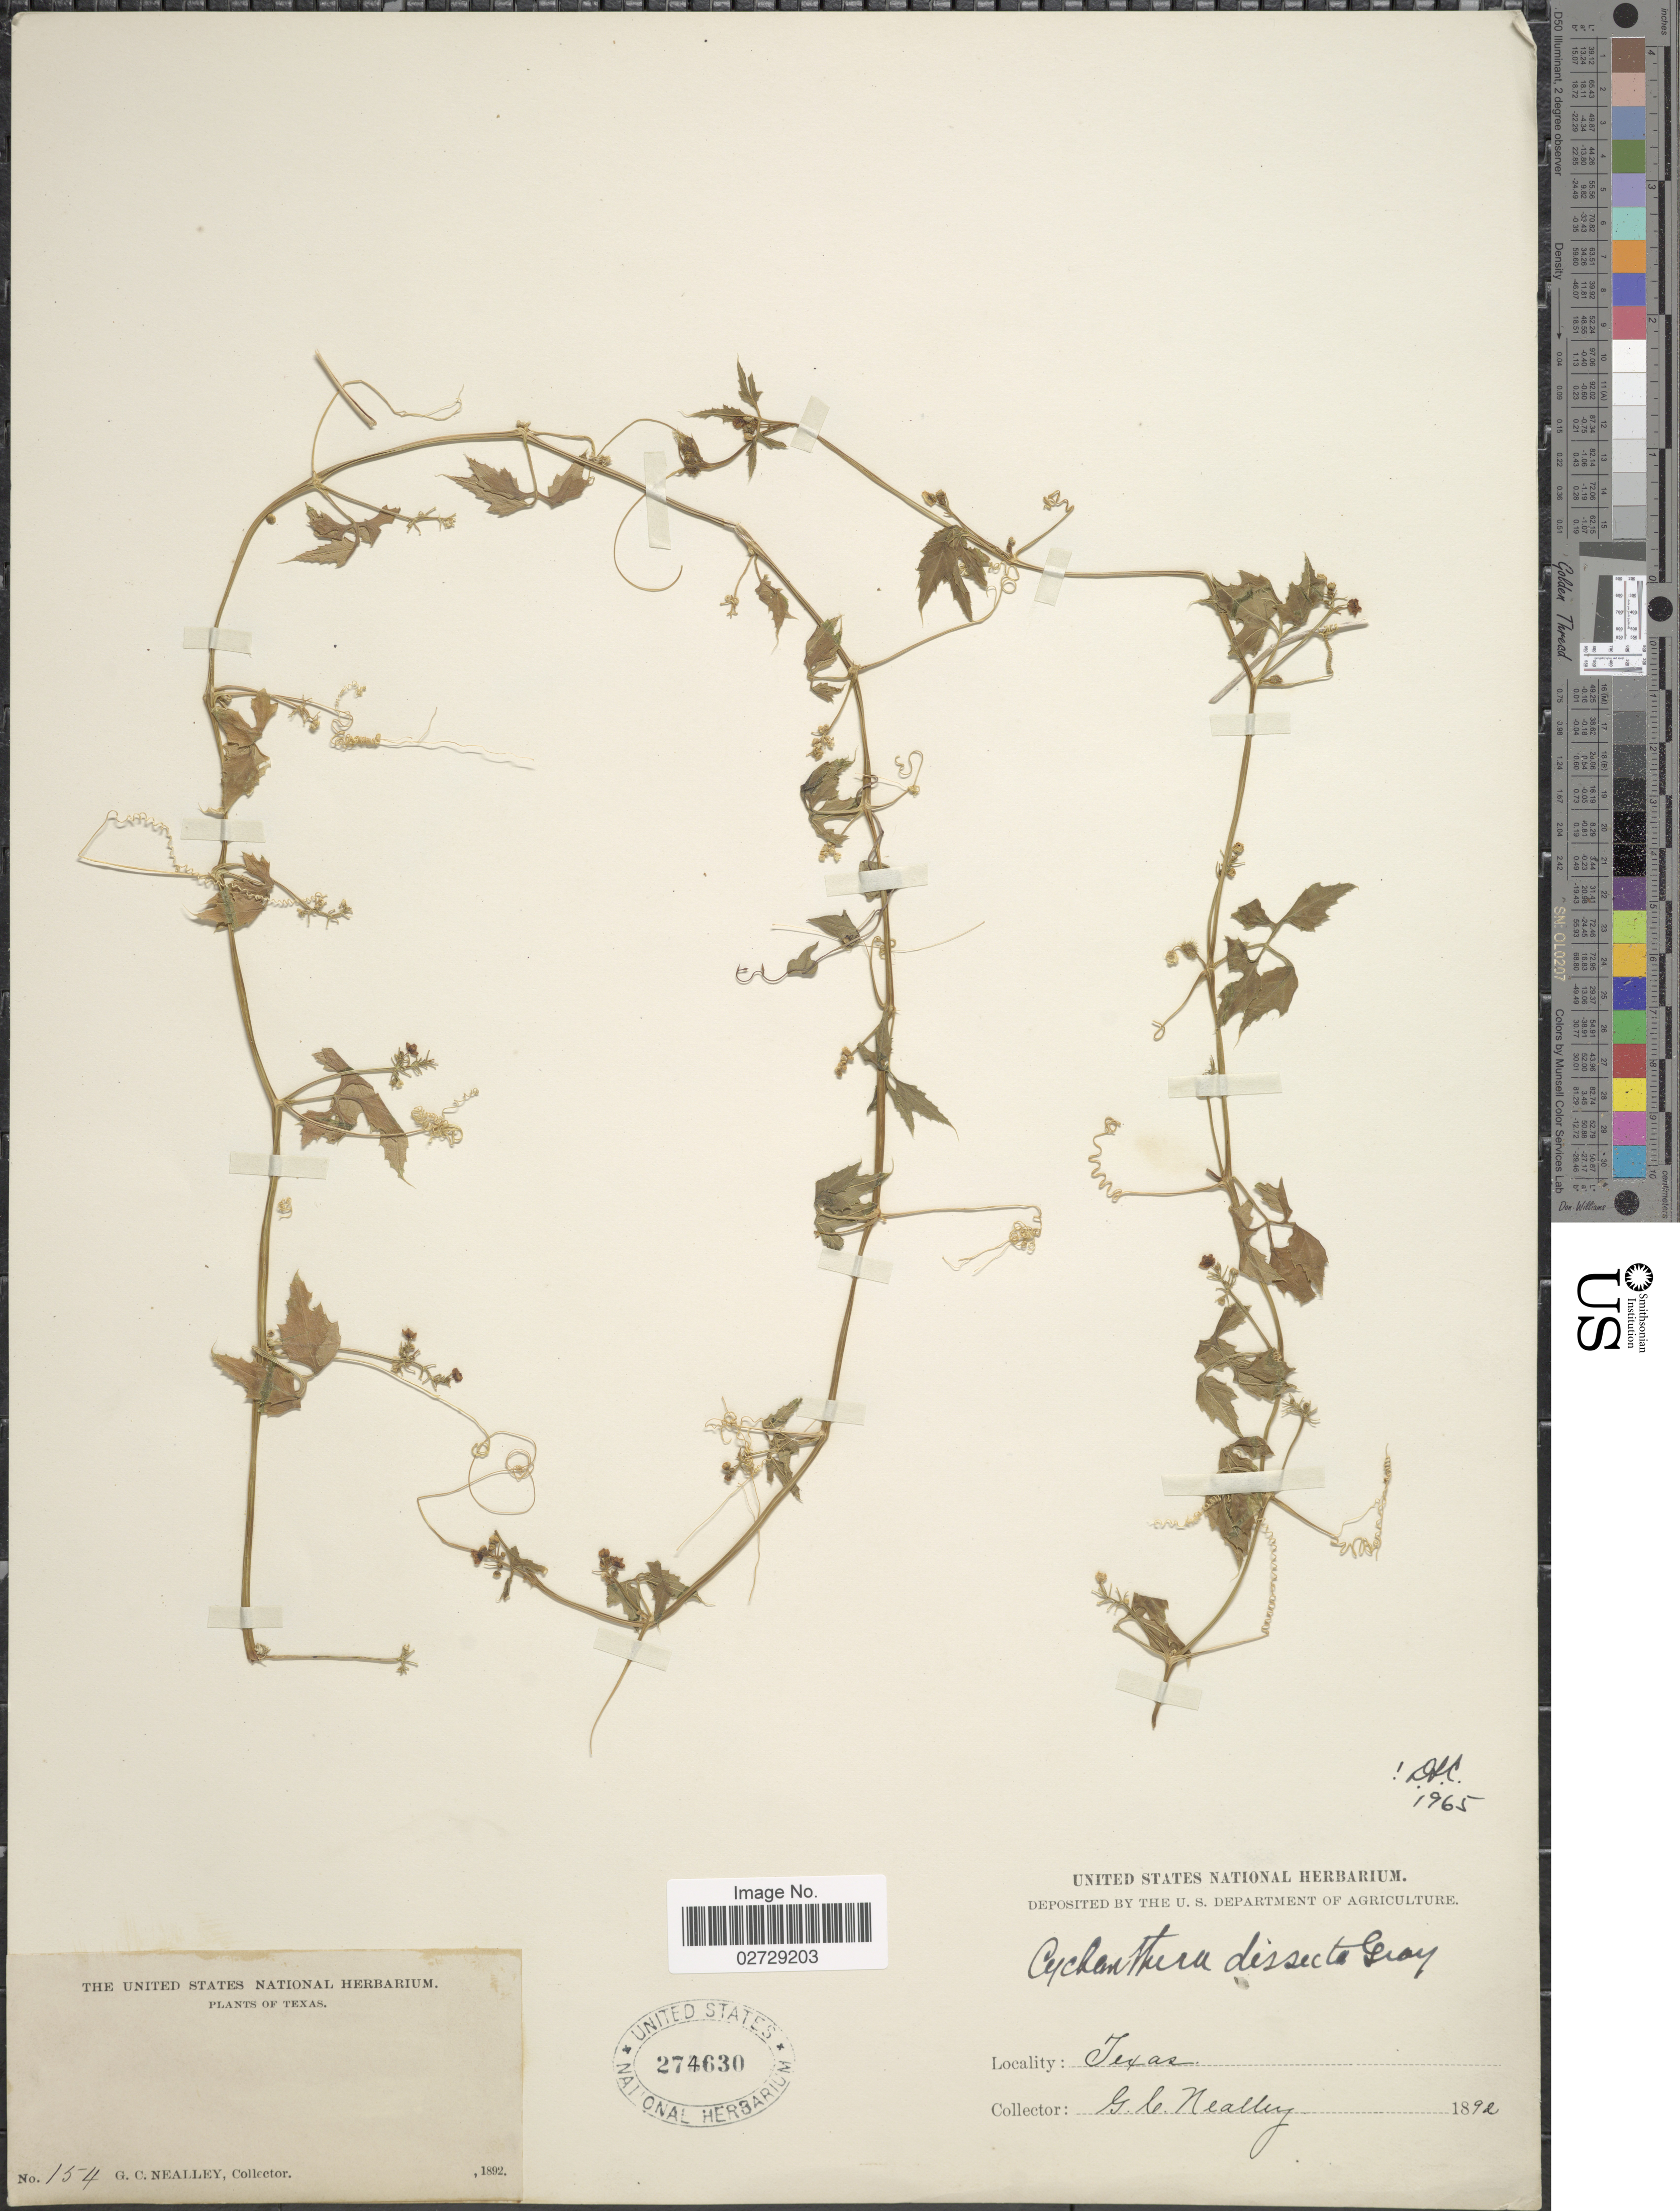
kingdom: Plantae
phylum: Tracheophyta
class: Magnoliopsida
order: Cucurbitales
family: Cucurbitaceae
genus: Cyclanthera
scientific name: Cyclanthera dissecta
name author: (Torr. & A. Gray) Arn.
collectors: G. C. Nealley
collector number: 154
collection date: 1892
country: United States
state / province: Texas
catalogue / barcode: US 274630